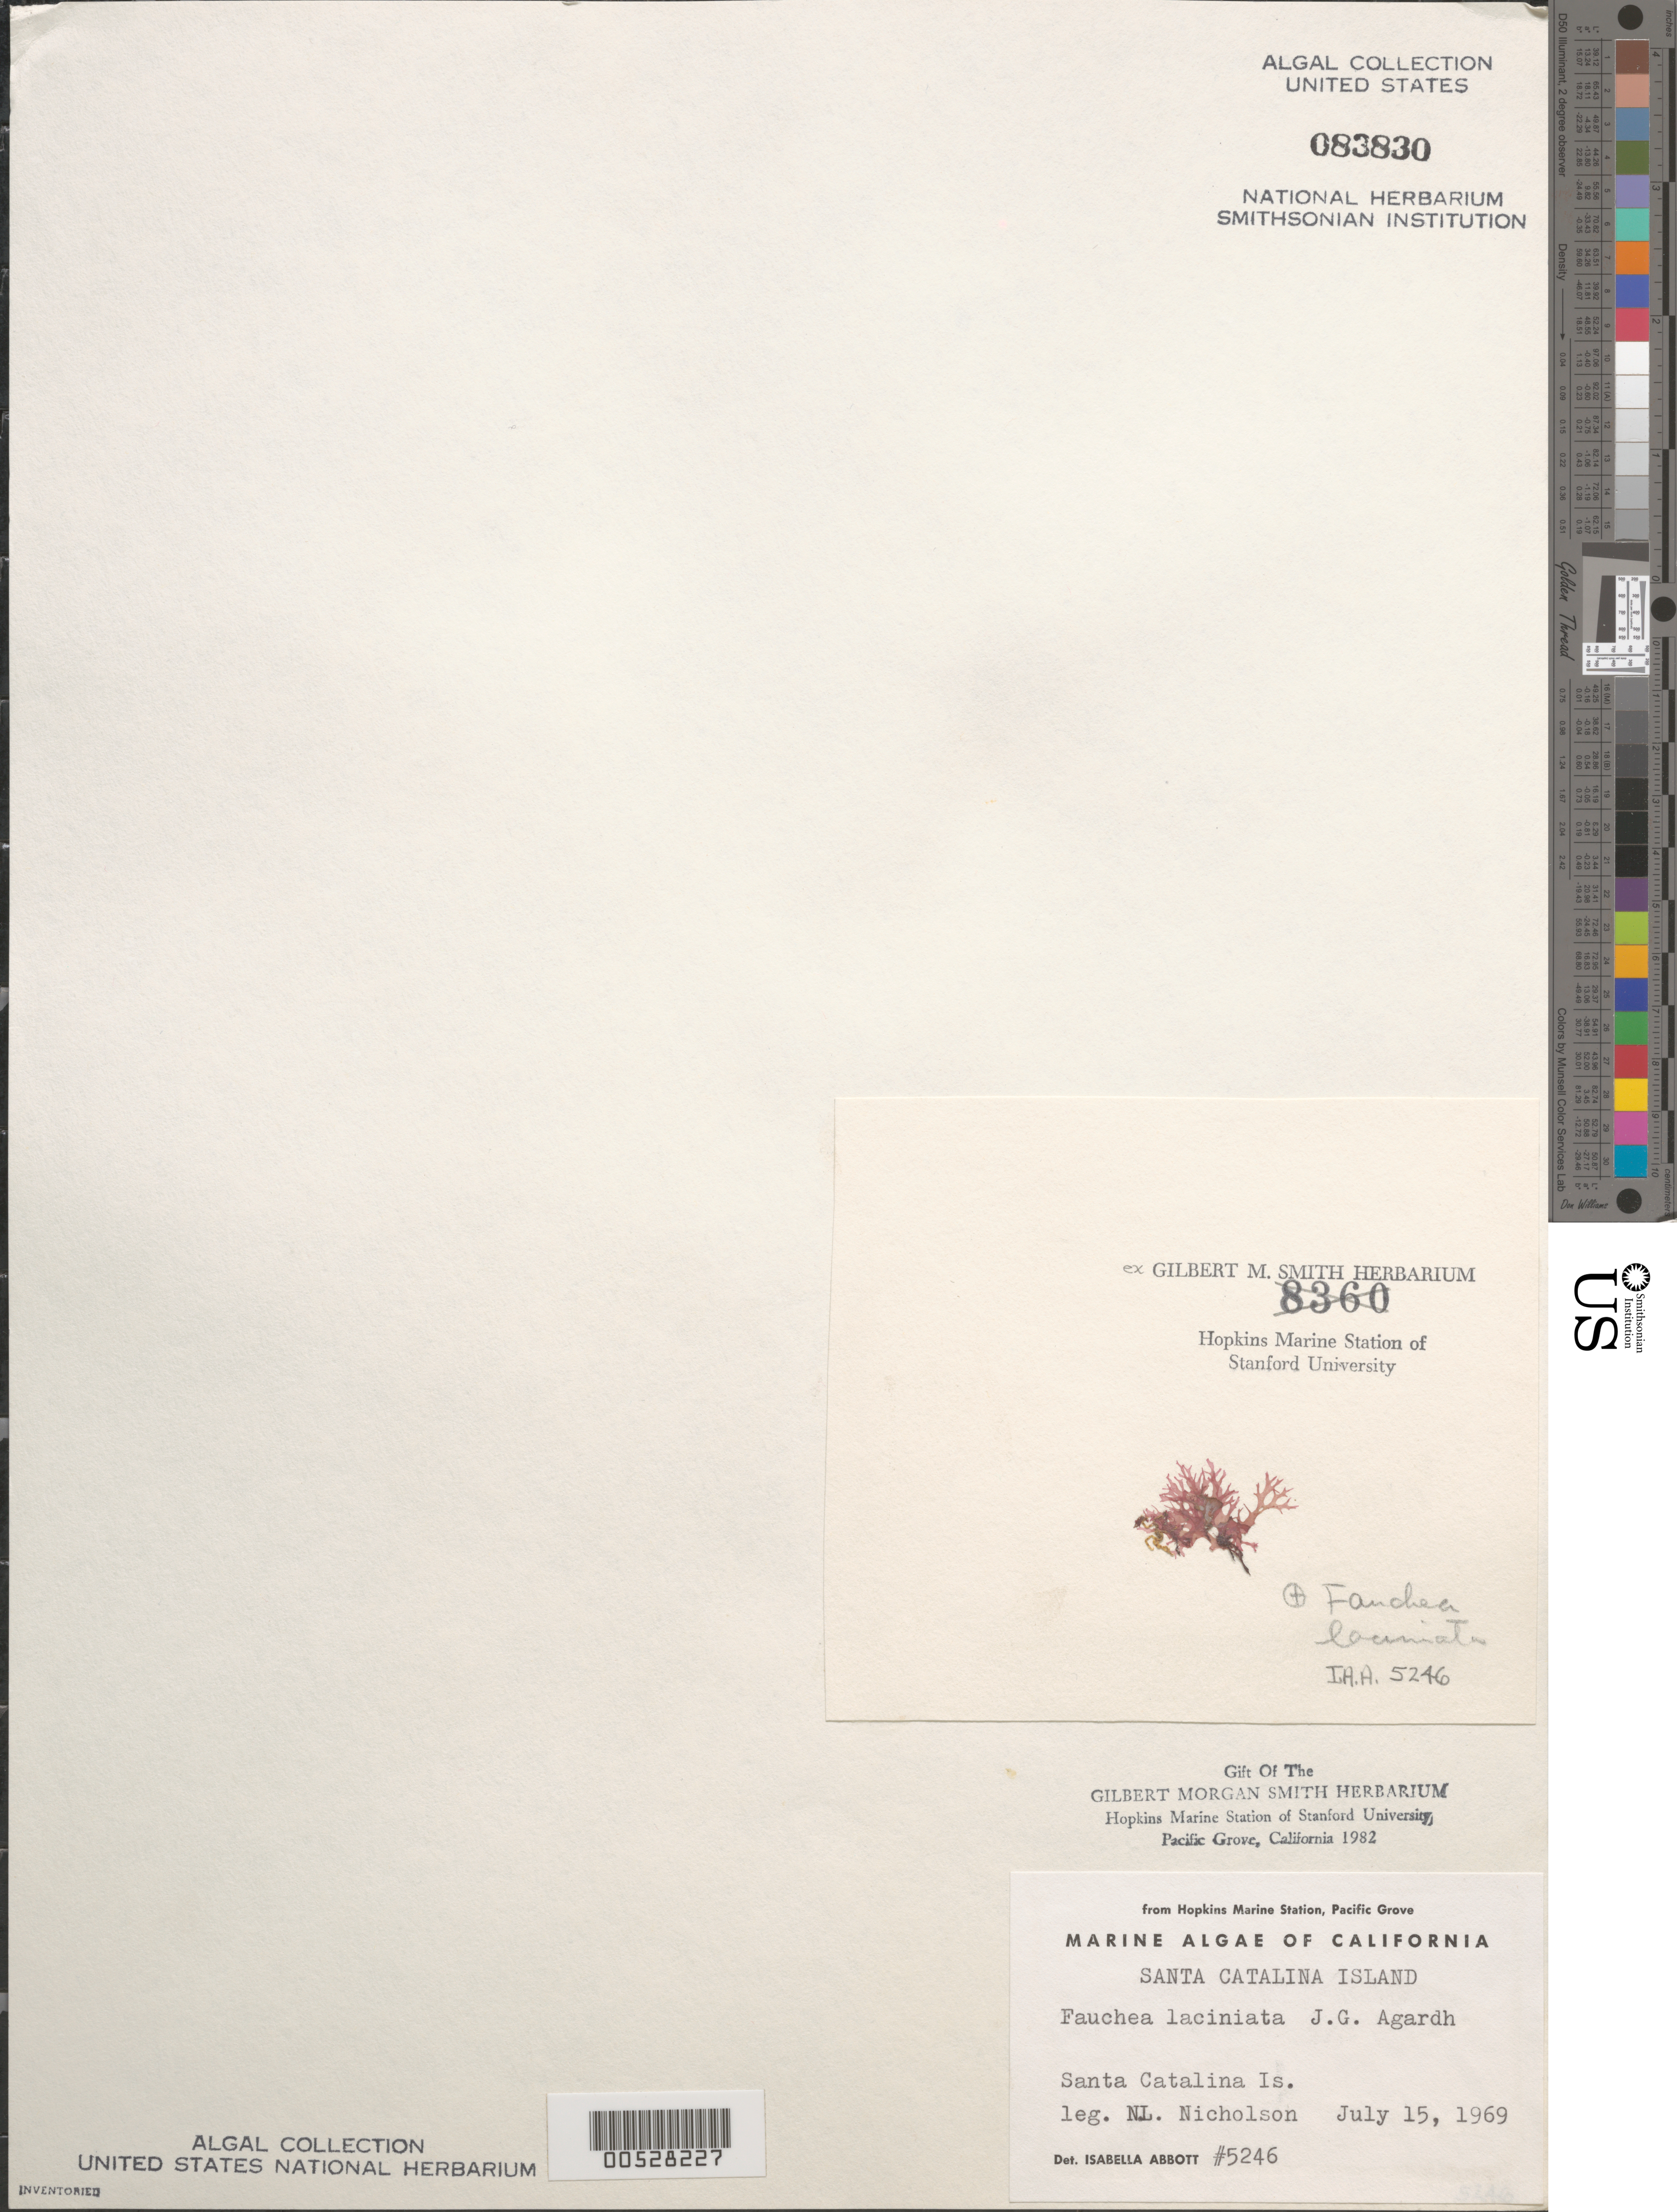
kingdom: Plantae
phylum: Rhodophyta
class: Florideophyceae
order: Rhodymeniales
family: Faucheaceae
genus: Gloiocladia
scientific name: Gloiocladia laciniata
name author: (J. Agardh) Rodríguez-Prieto & N. Sánchez in Rodríguez-Prieto et al.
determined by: Algae name updating Project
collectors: N. Nicholson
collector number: IAA 5246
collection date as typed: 15 Jul 1969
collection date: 1969-07-15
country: United States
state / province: California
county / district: Los Angeles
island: Santa Catalina Island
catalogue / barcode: US 83830